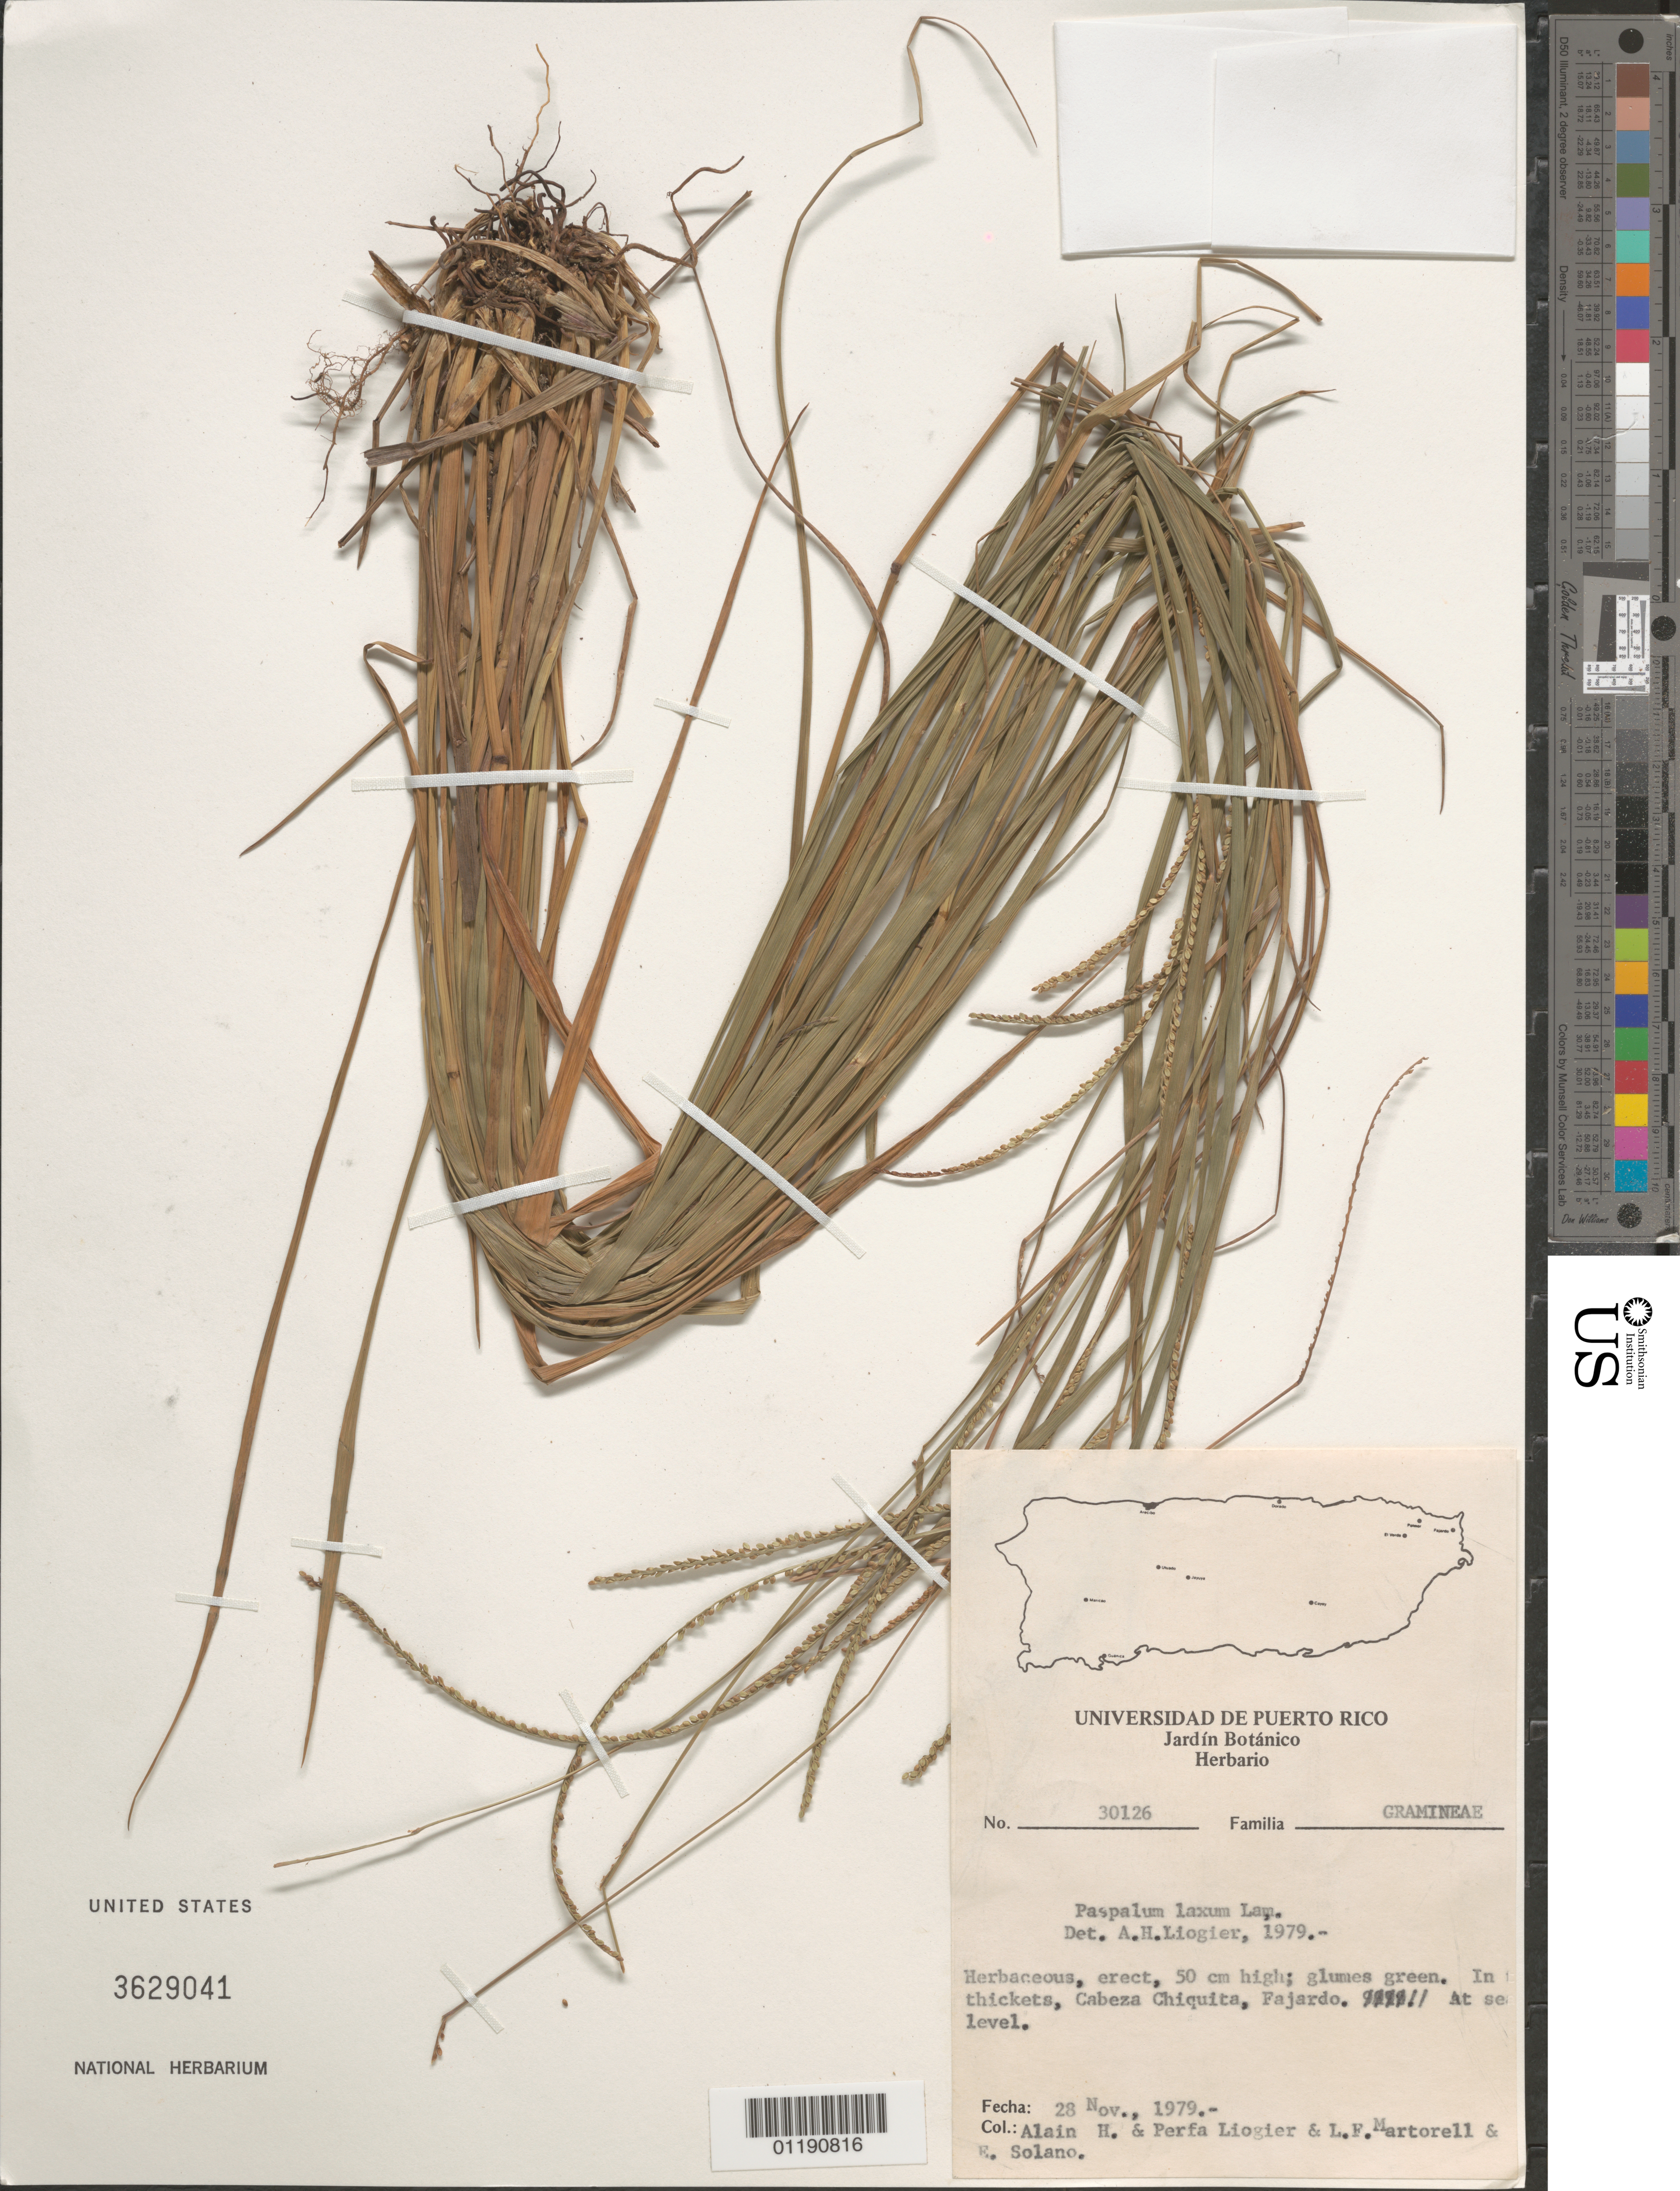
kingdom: Plantae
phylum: Tracheophyta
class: Liliopsida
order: Poales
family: Poaceae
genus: Paspalum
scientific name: Paspalum laxum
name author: Lam.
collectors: A. H. Liogier, M. P. Liogier, L. Martorell & E. Solano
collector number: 30126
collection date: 1979-11-28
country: Puerto Rico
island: Puerto Rico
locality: Cabeza Chiquita, Fajardo.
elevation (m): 0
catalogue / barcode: US 3629041